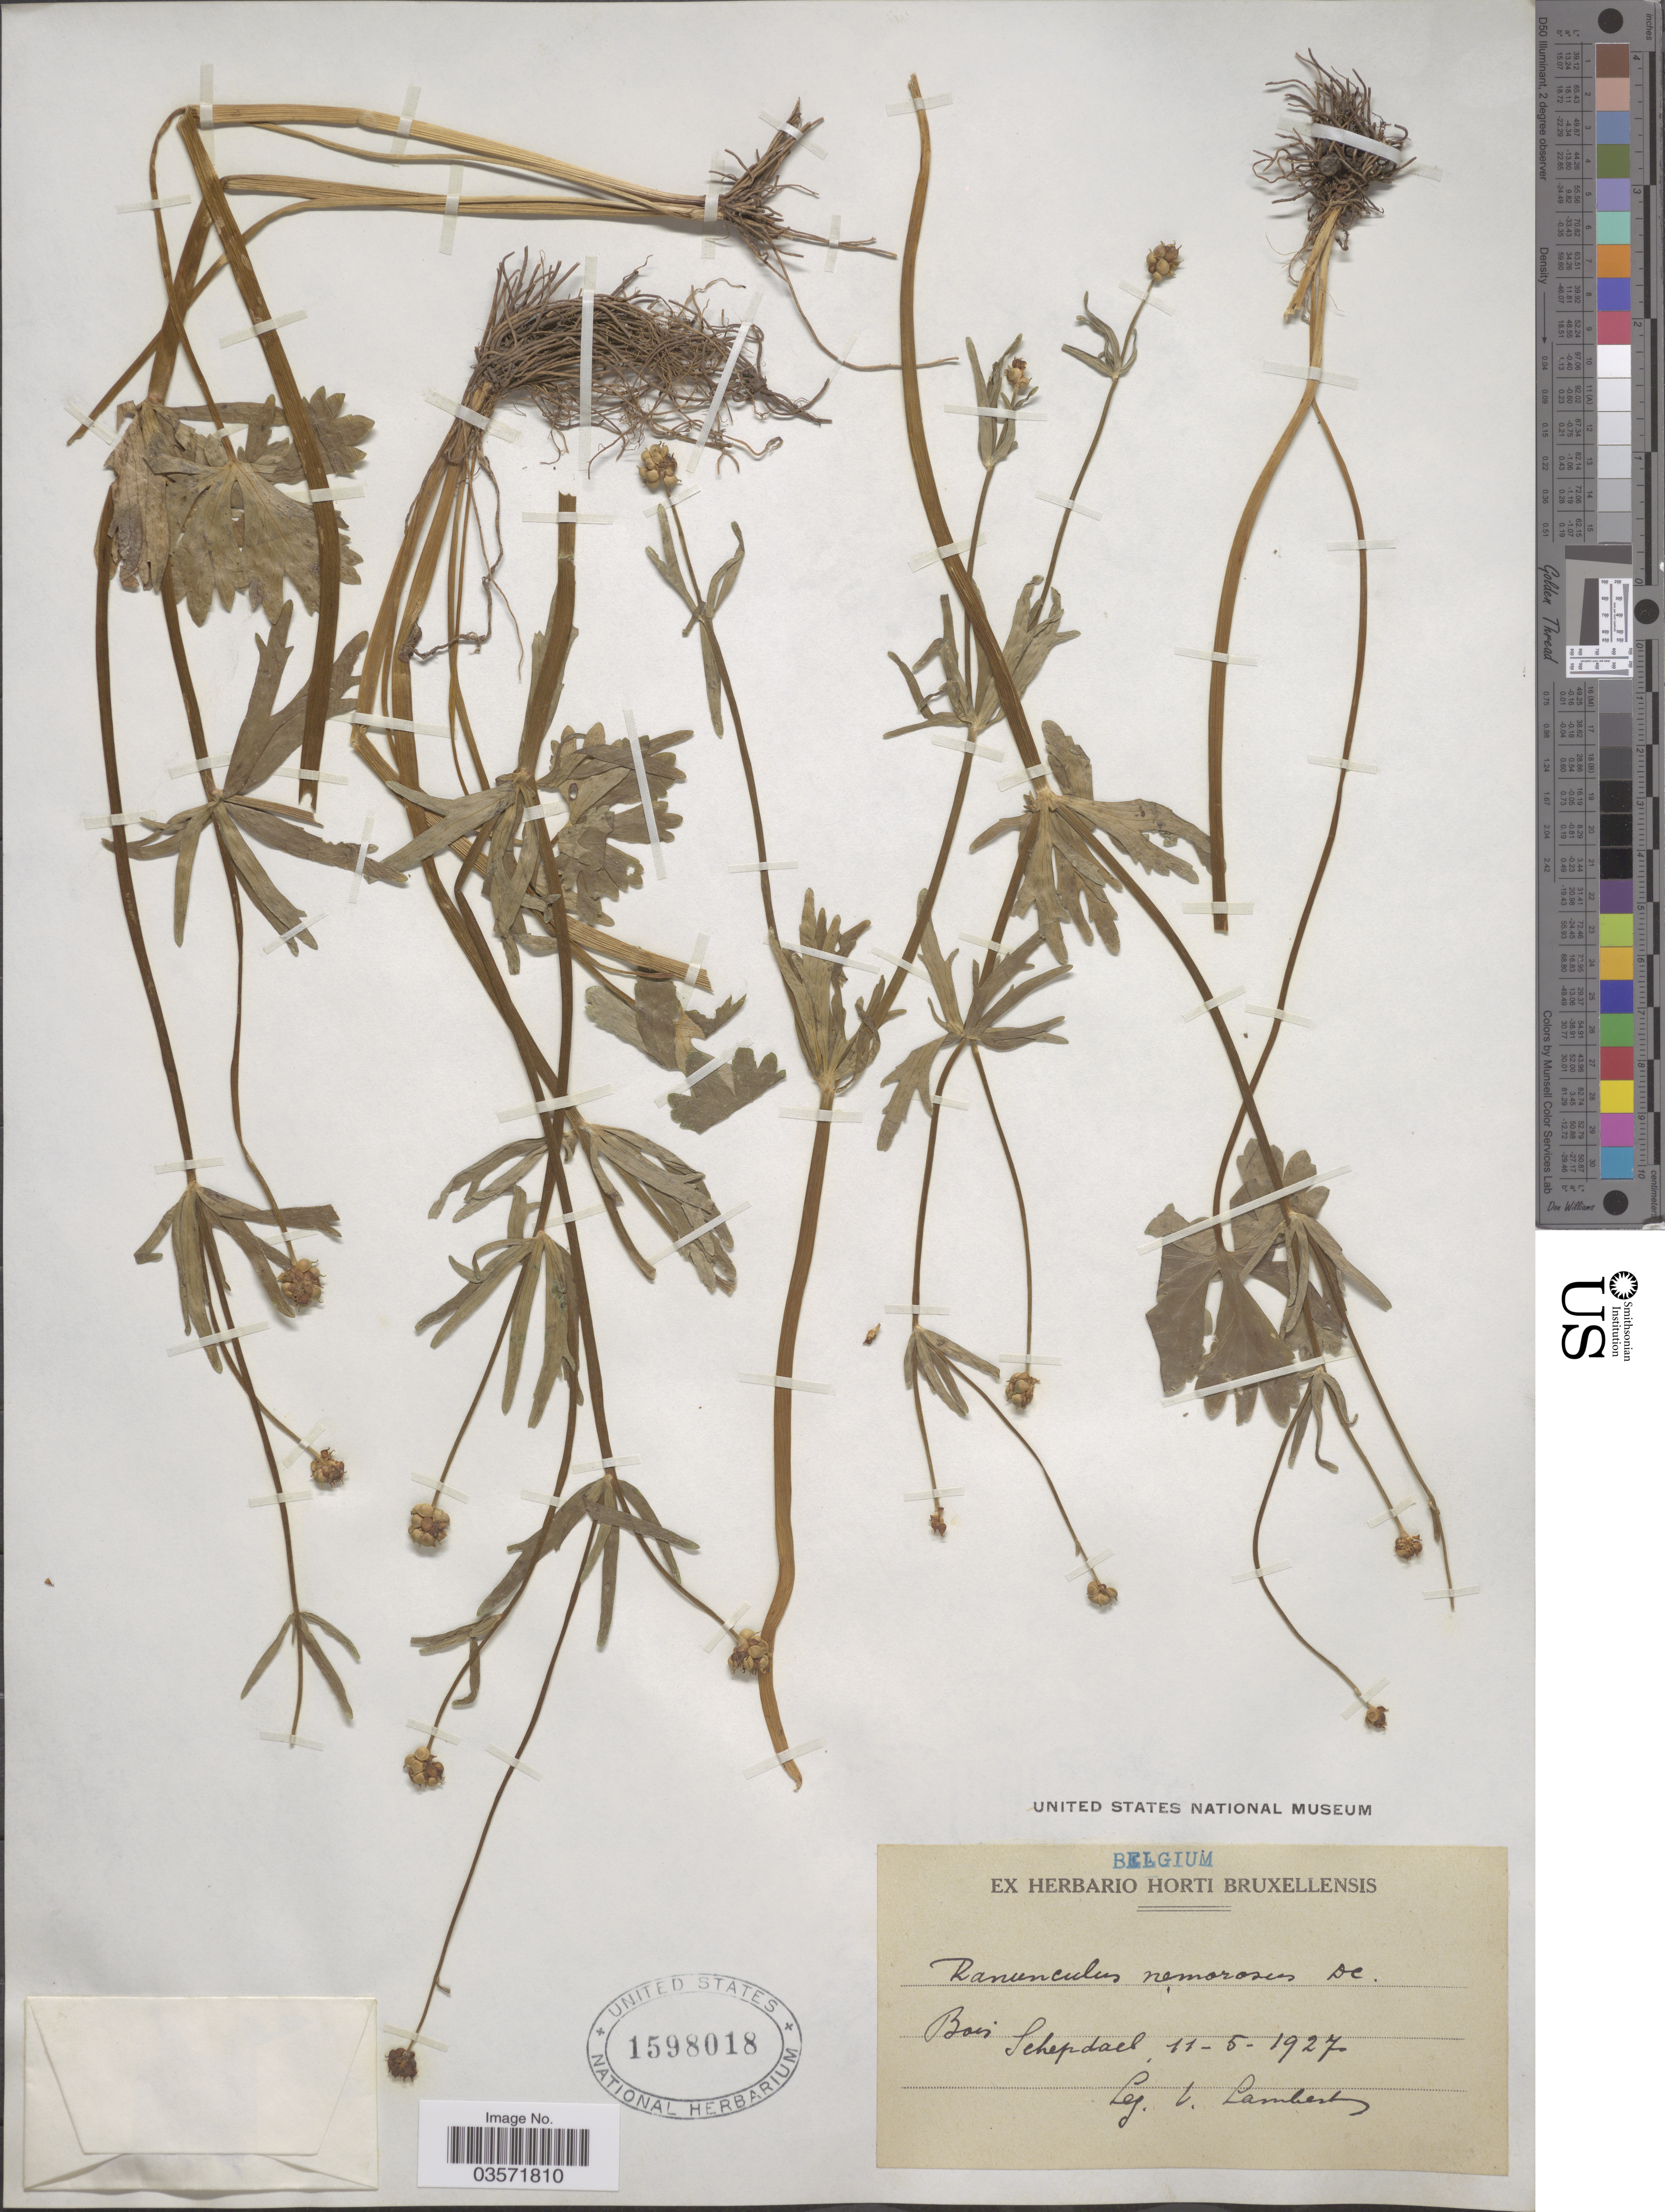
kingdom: Plantae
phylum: Tracheophyta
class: Magnoliopsida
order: Ranunculales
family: Ranunculaceae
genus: Ranunculus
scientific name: Ranunculus nemorosus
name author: DC.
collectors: V. Lambert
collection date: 1927-05-11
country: Belgium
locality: Bois Schepdael.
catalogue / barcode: US 1598018